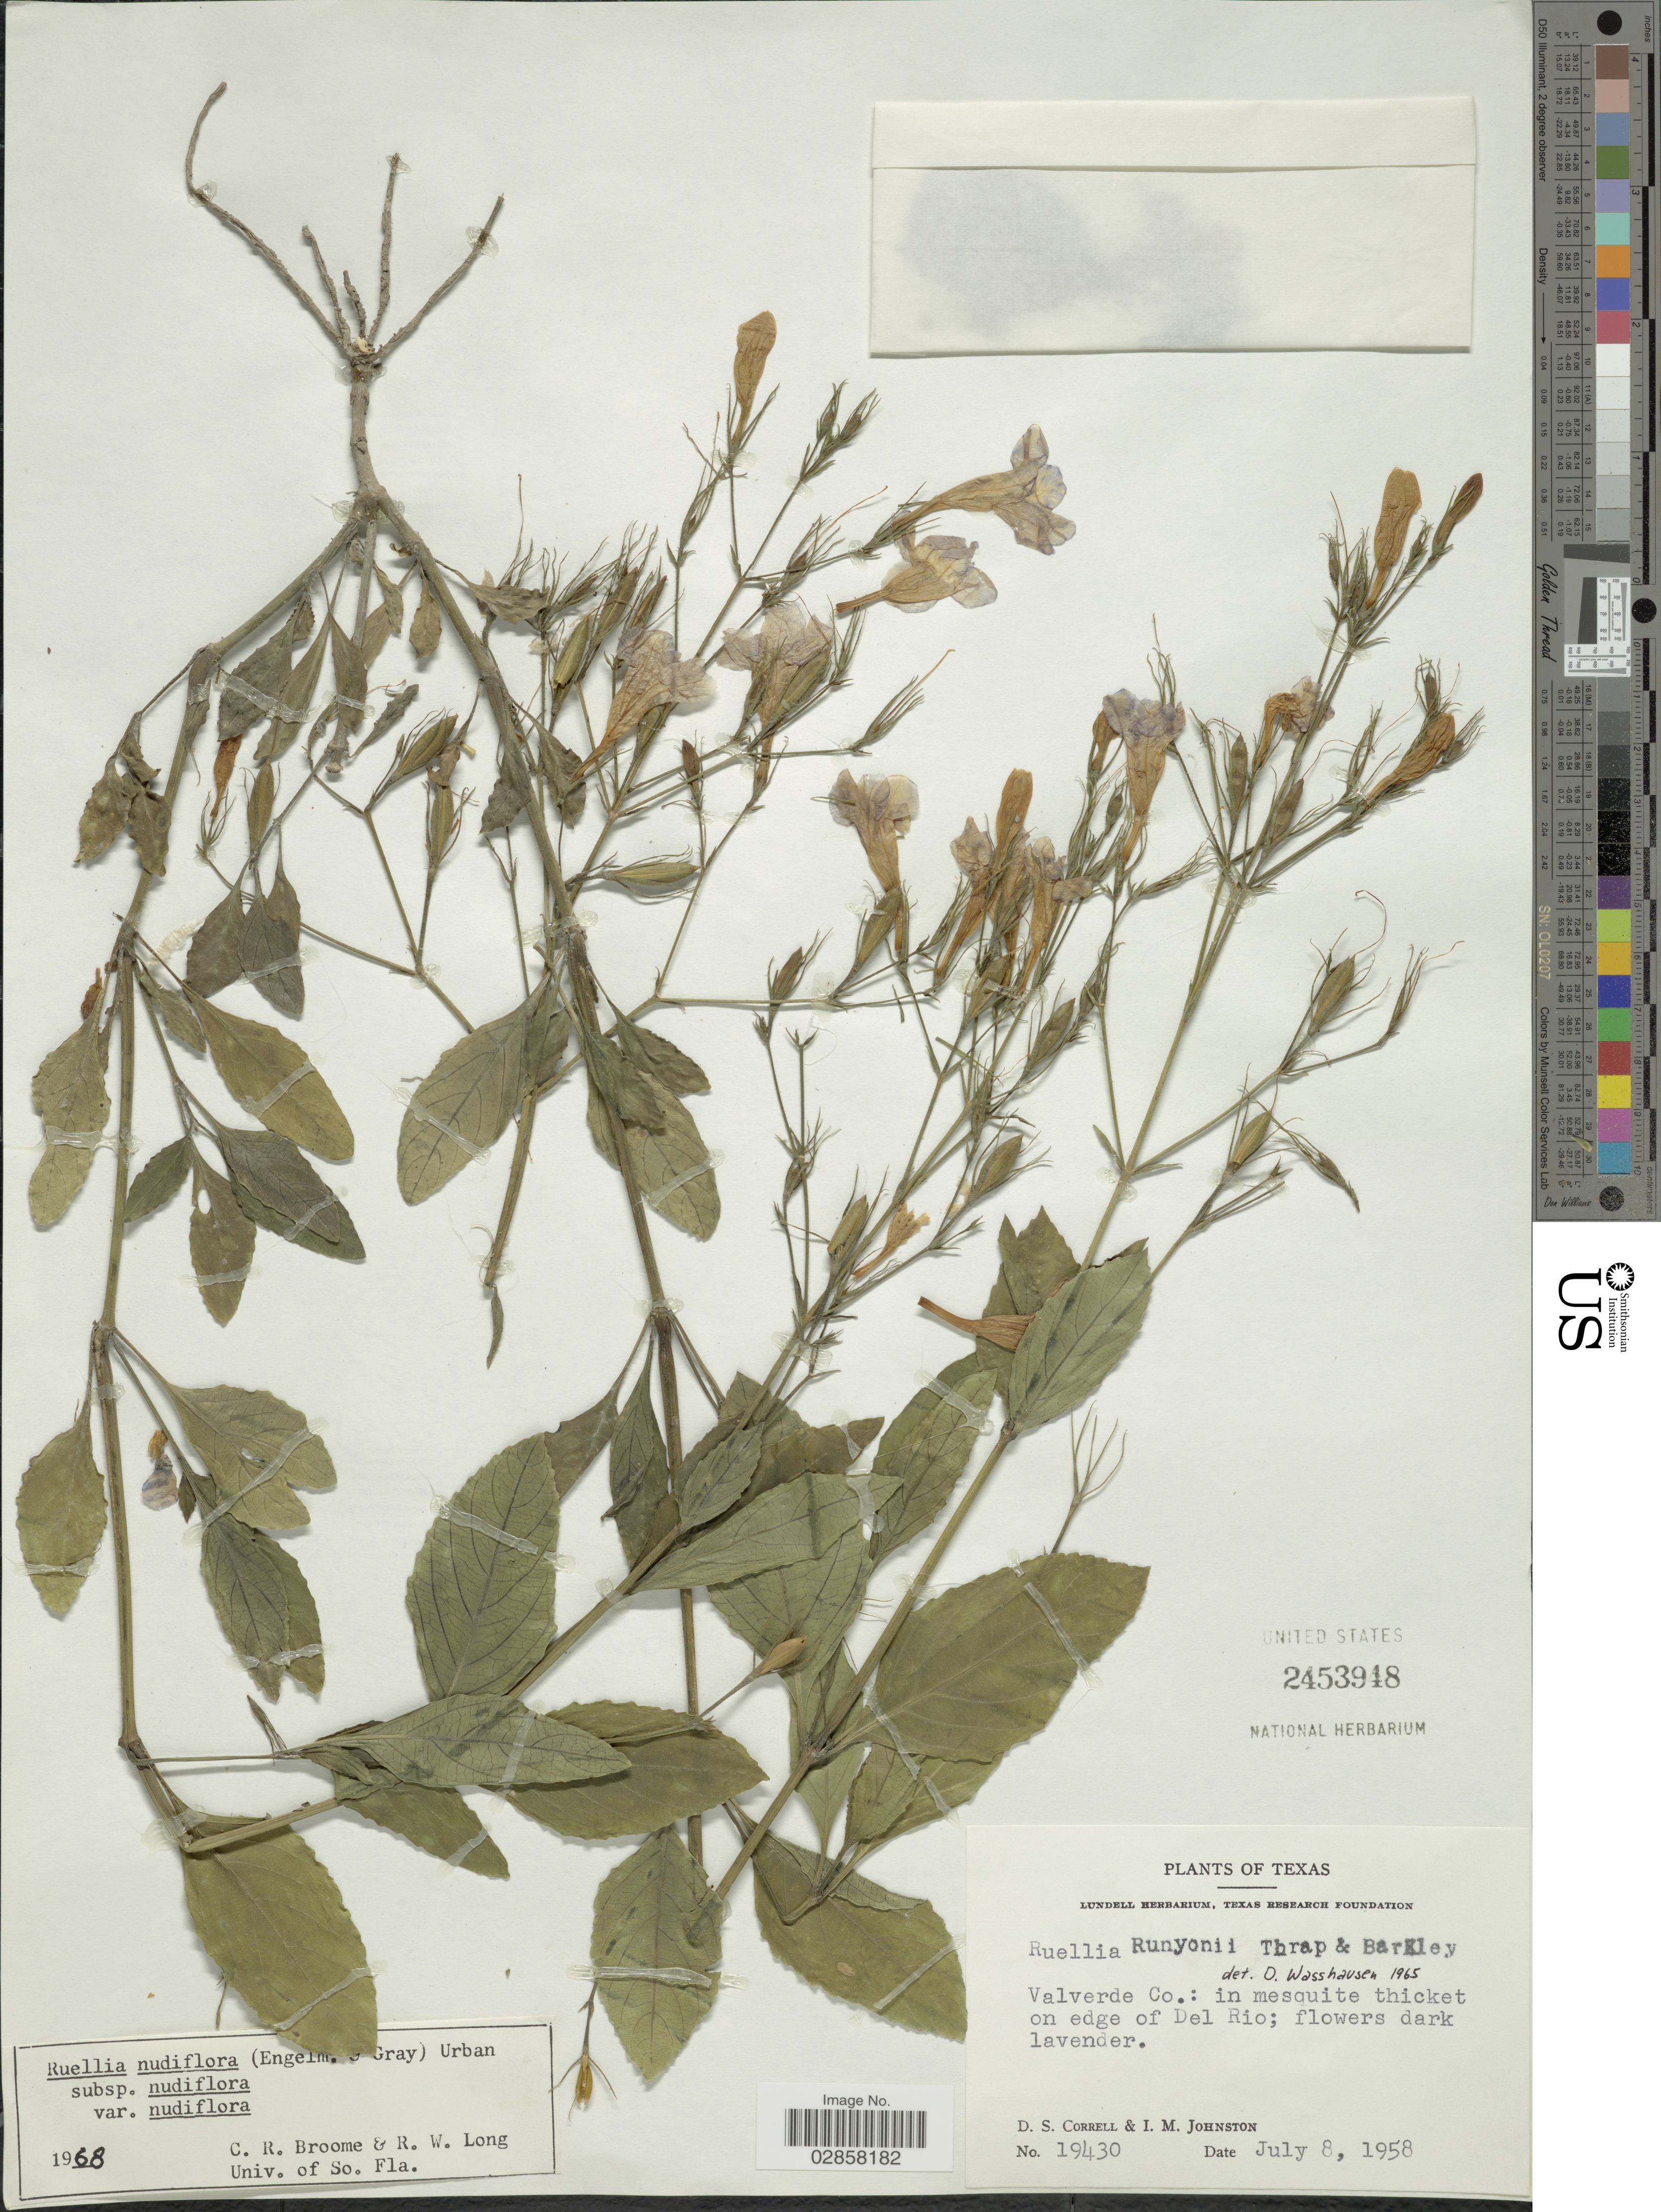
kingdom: Plantae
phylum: Tracheophyta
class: Magnoliopsida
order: Lamiales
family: Acanthaceae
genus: Ruellia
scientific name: Ruellia runyonii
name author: Tharp & F.A. Barkley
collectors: D. S. Correll & I.M. Johnston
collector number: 19430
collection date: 1958-07-08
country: United States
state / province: Texas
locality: Valverde Co.: in mesquite thicket on edge of Del Rio.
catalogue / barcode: US 2453948